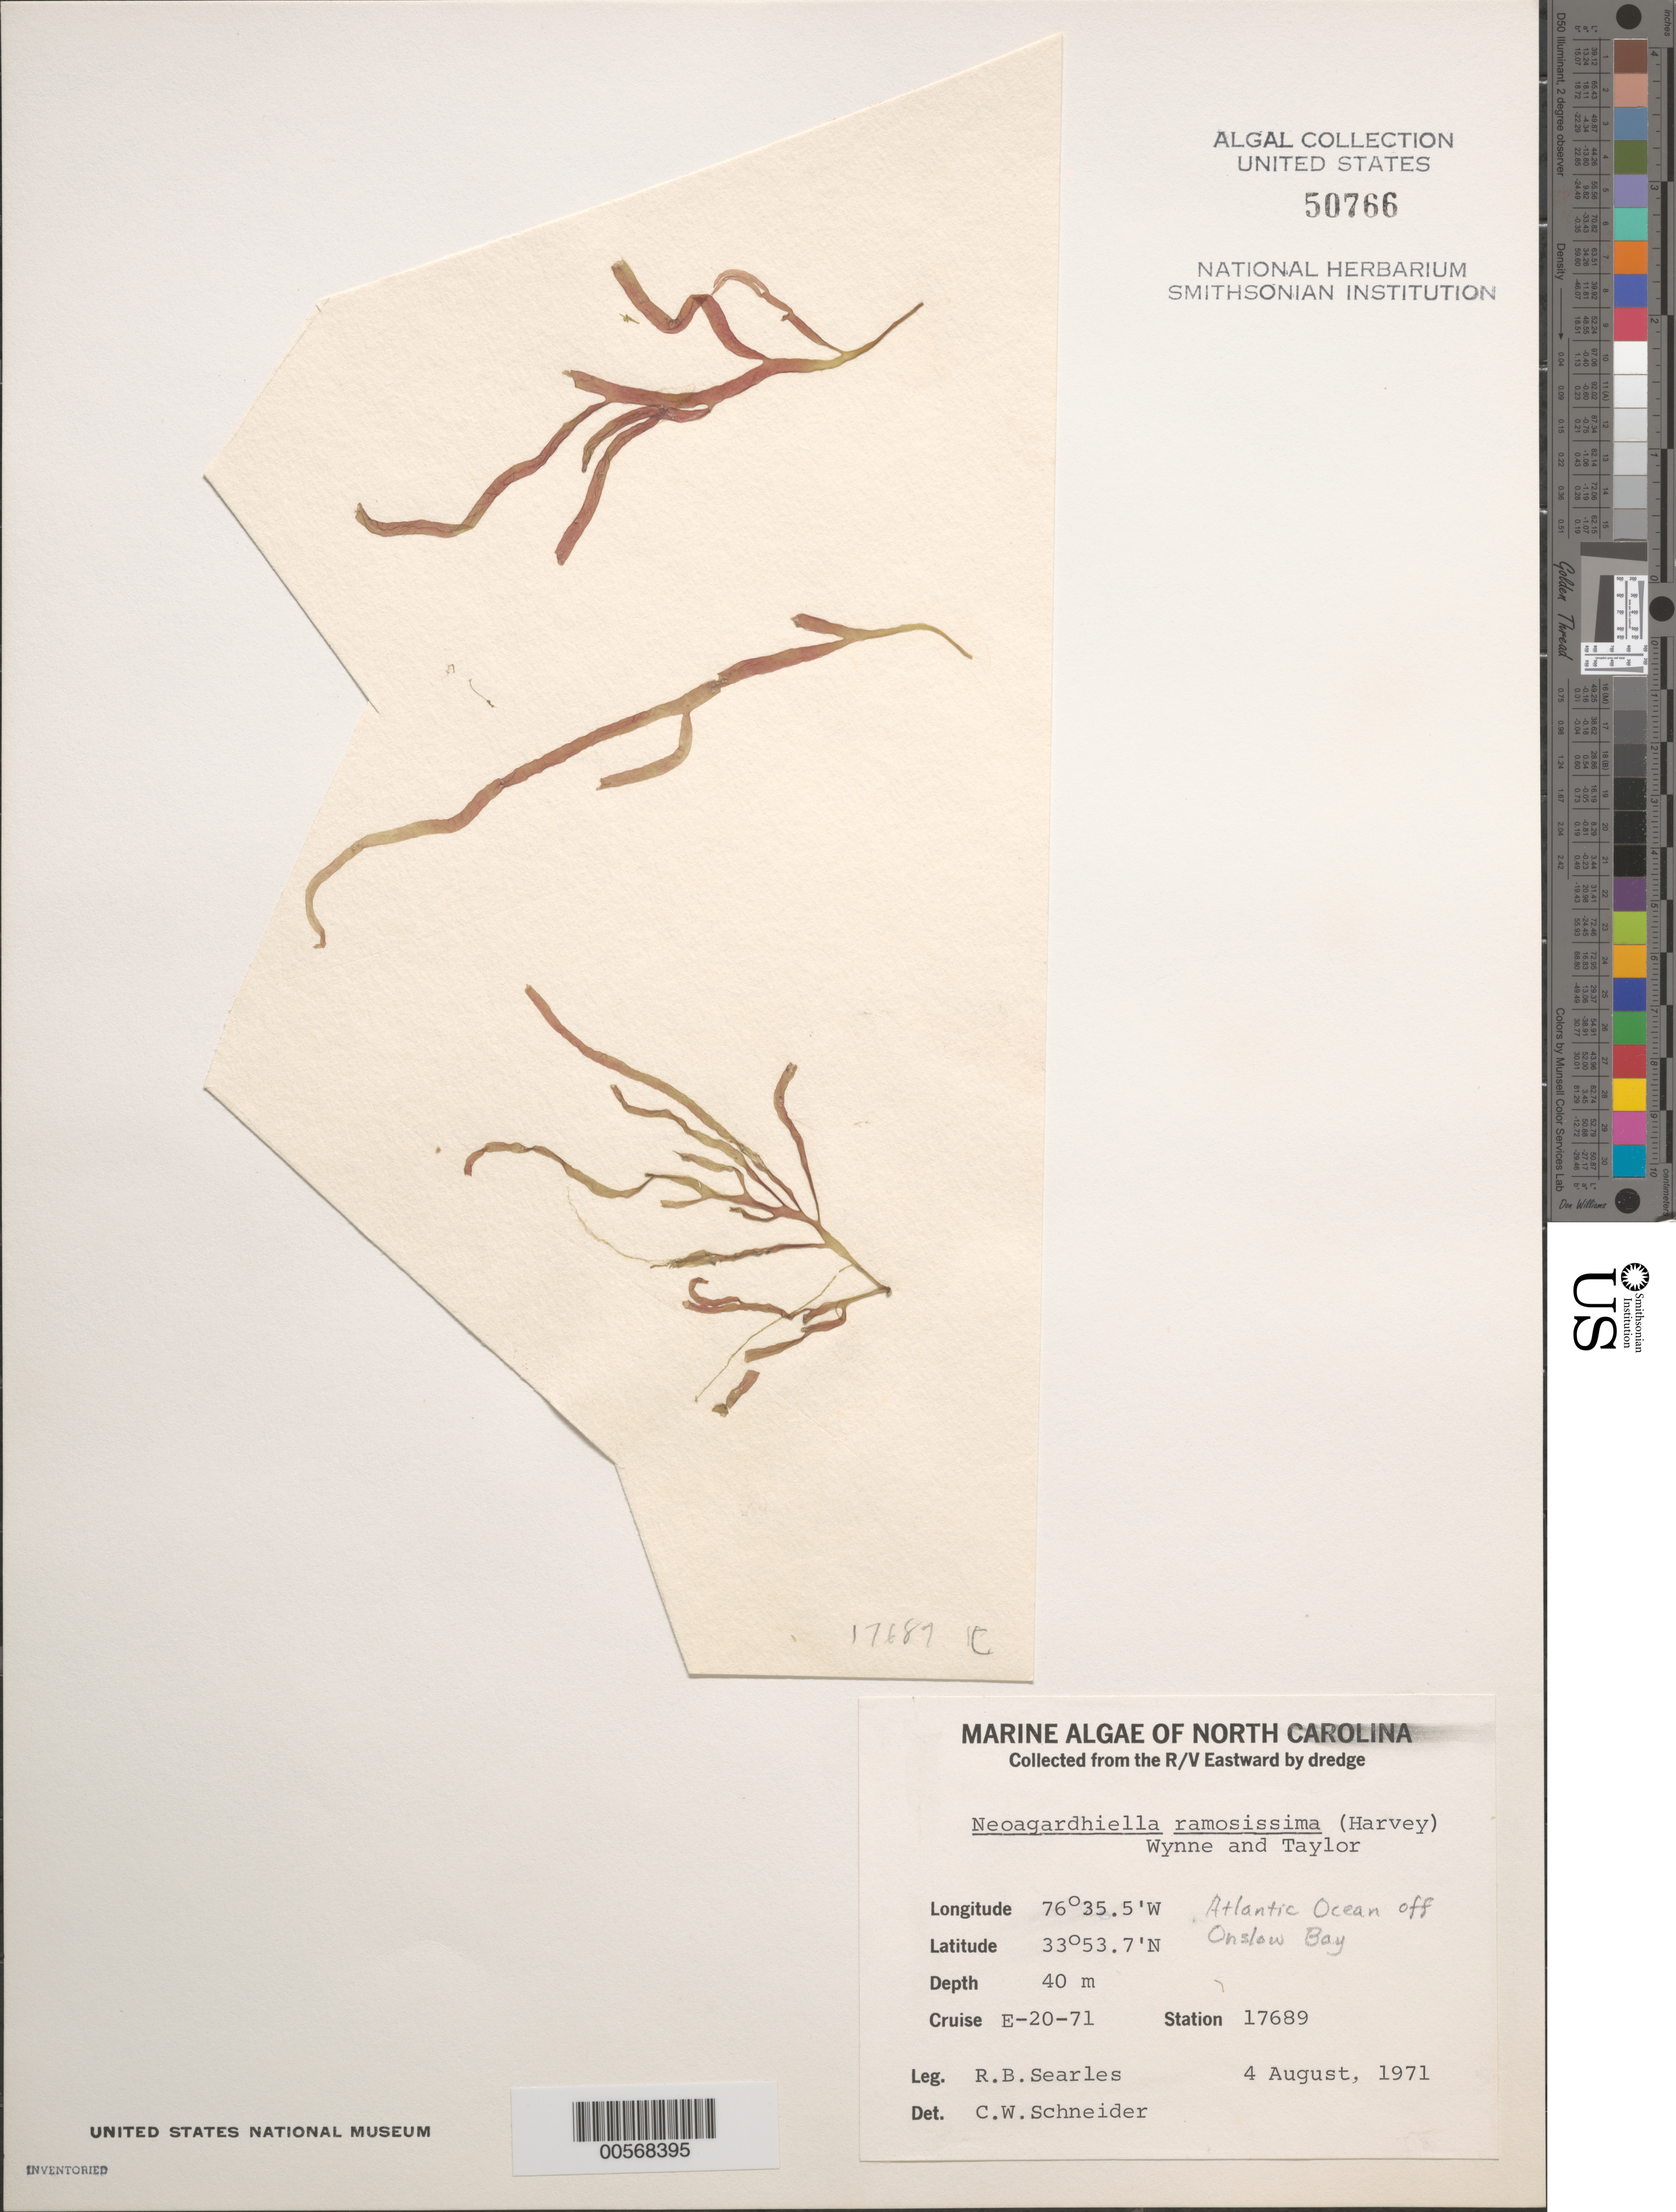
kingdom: Plantae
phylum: Rhodophyta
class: Florideophyceae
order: Gigartinales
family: Solieriaceae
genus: Agardhiella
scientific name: Agardhiella ramosissima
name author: (Harv.) Kylin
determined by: Algae name updating Project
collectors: R. Searles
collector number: Station 17689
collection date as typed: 04 Aug 1971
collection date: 1971-08-04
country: United States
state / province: North Carolina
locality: Atlantic Ocean off Onslow Bay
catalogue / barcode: US 50766